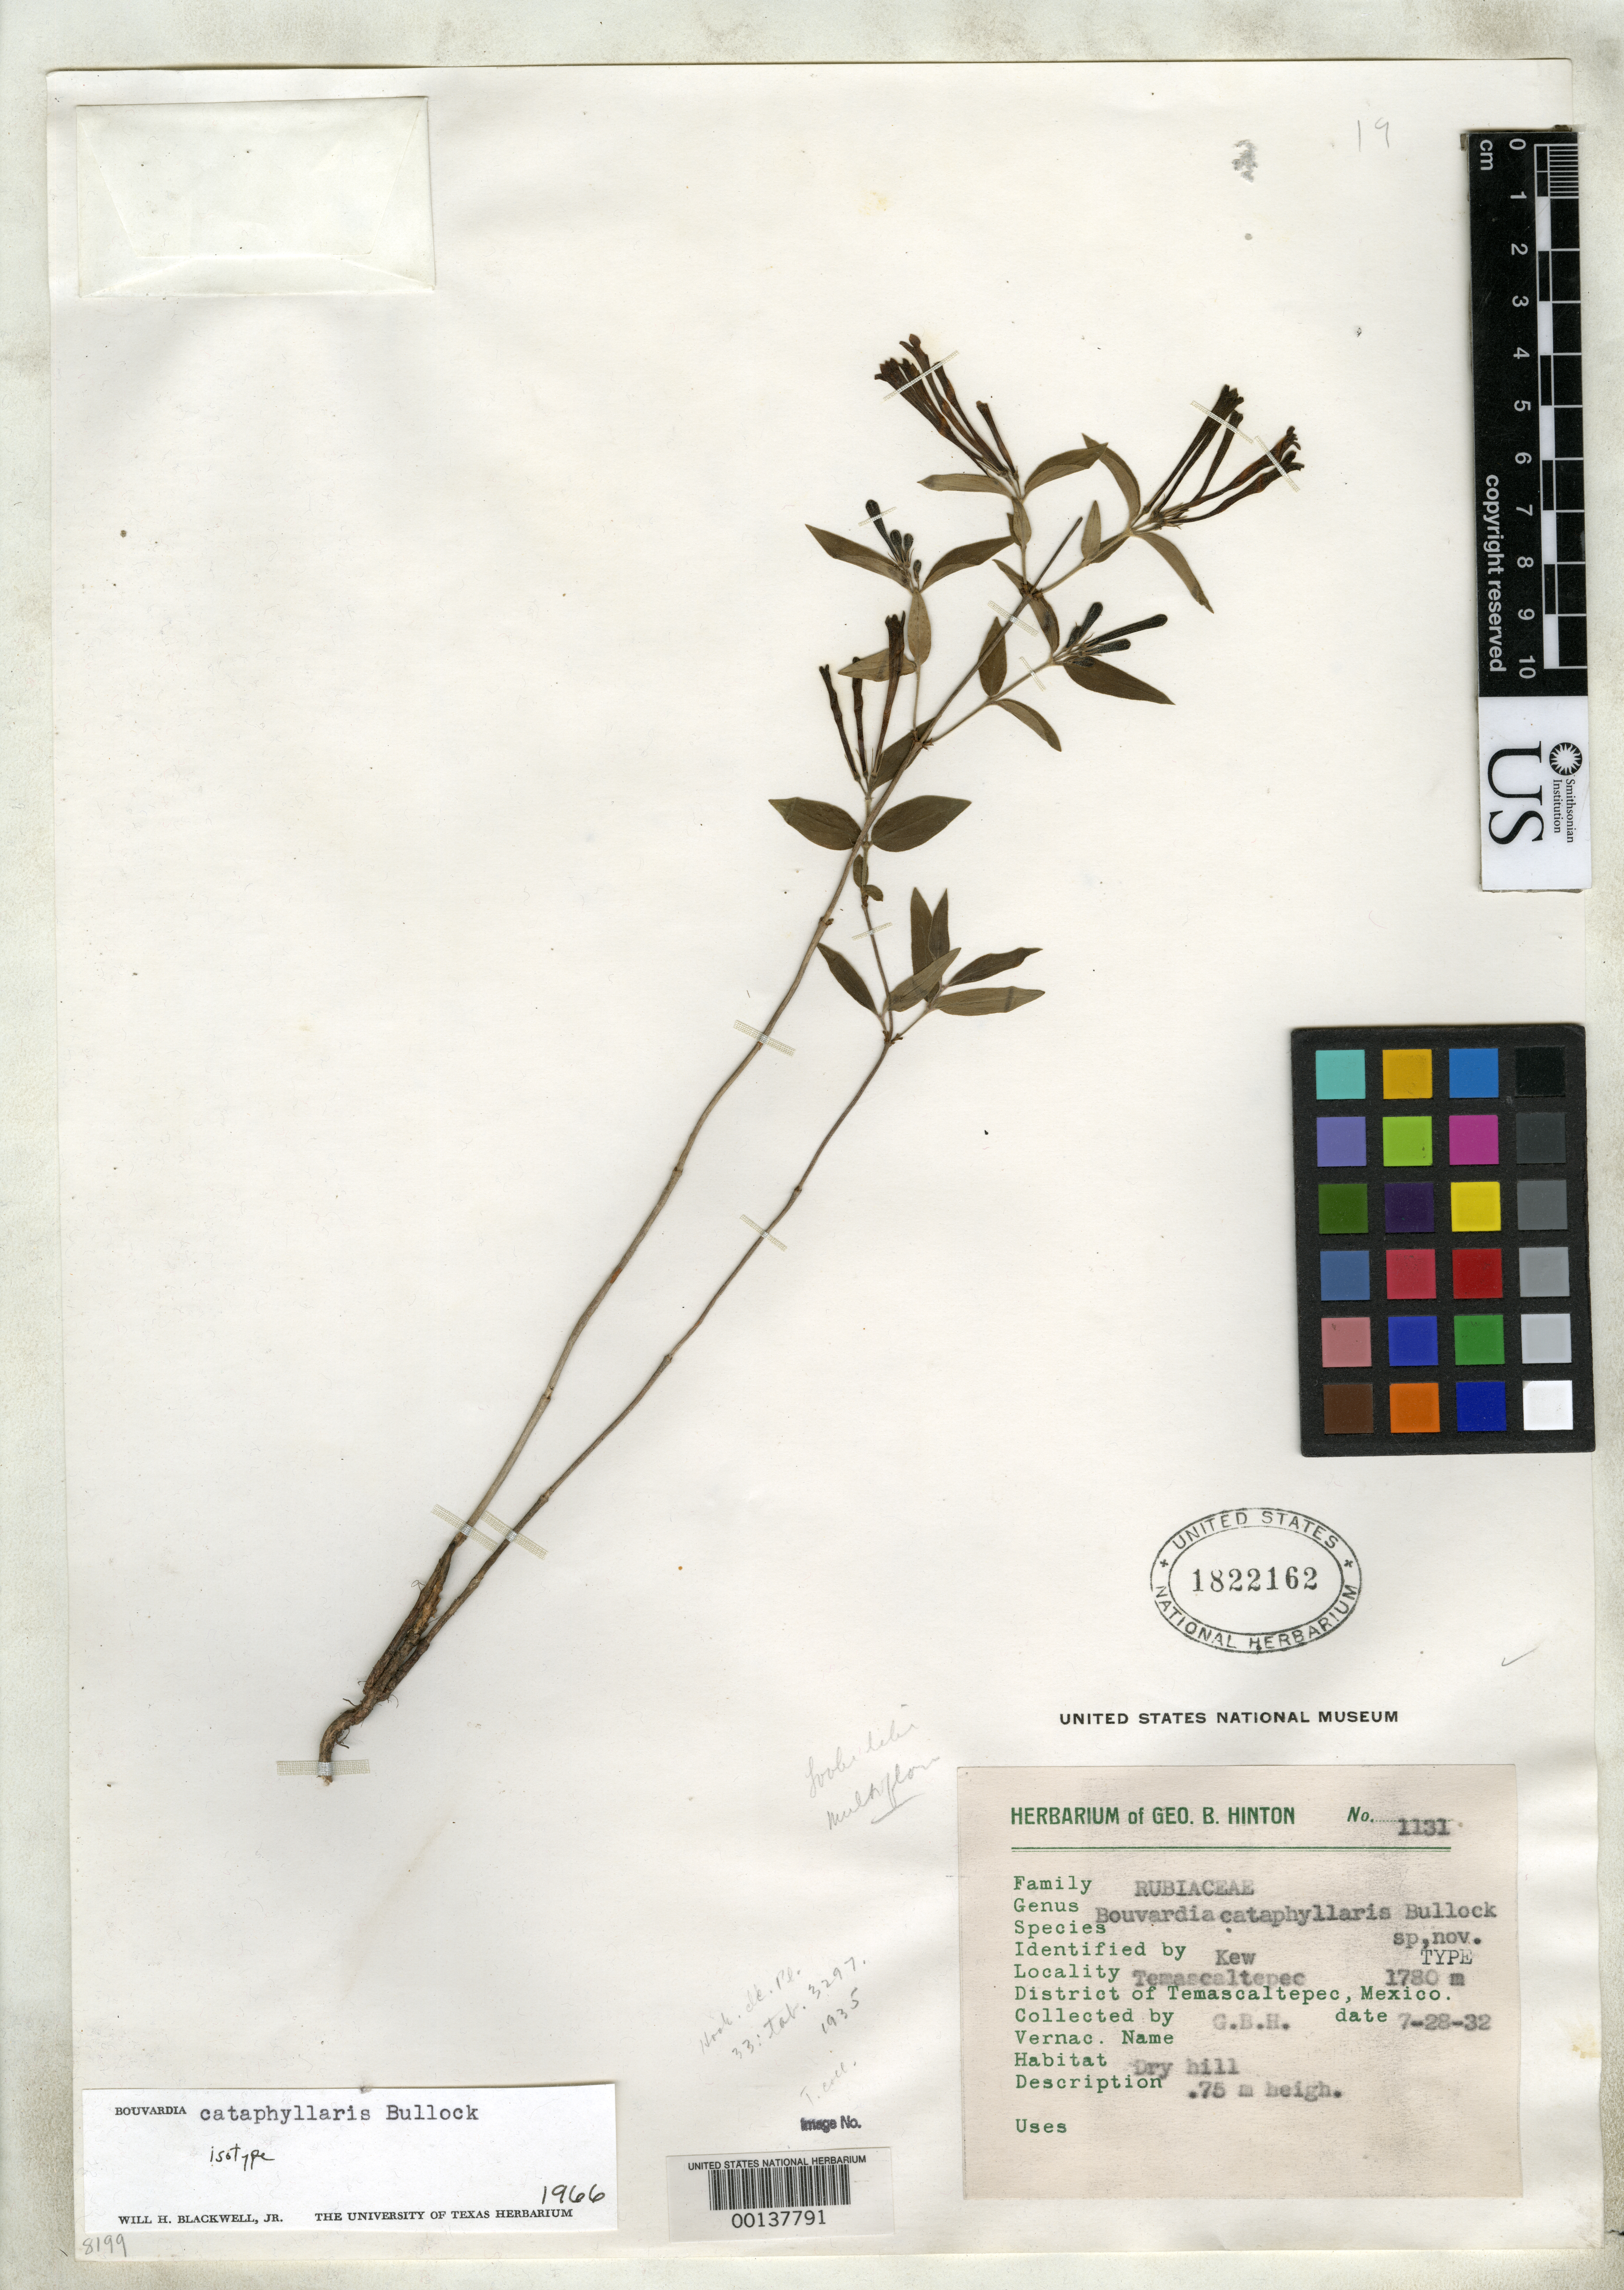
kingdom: Plantae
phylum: Tracheophyta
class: Magnoliopsida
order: Gentianales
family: Rubiaceae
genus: Bouvardia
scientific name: Bouvardia cataphyllaris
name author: Bullock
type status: Isotype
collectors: G. B. Hinton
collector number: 1131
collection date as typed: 28 Jul 1932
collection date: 1932-07-28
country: Mexico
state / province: México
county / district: Temascaltepec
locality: Temascaltepec.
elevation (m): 1780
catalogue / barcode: US 1822162